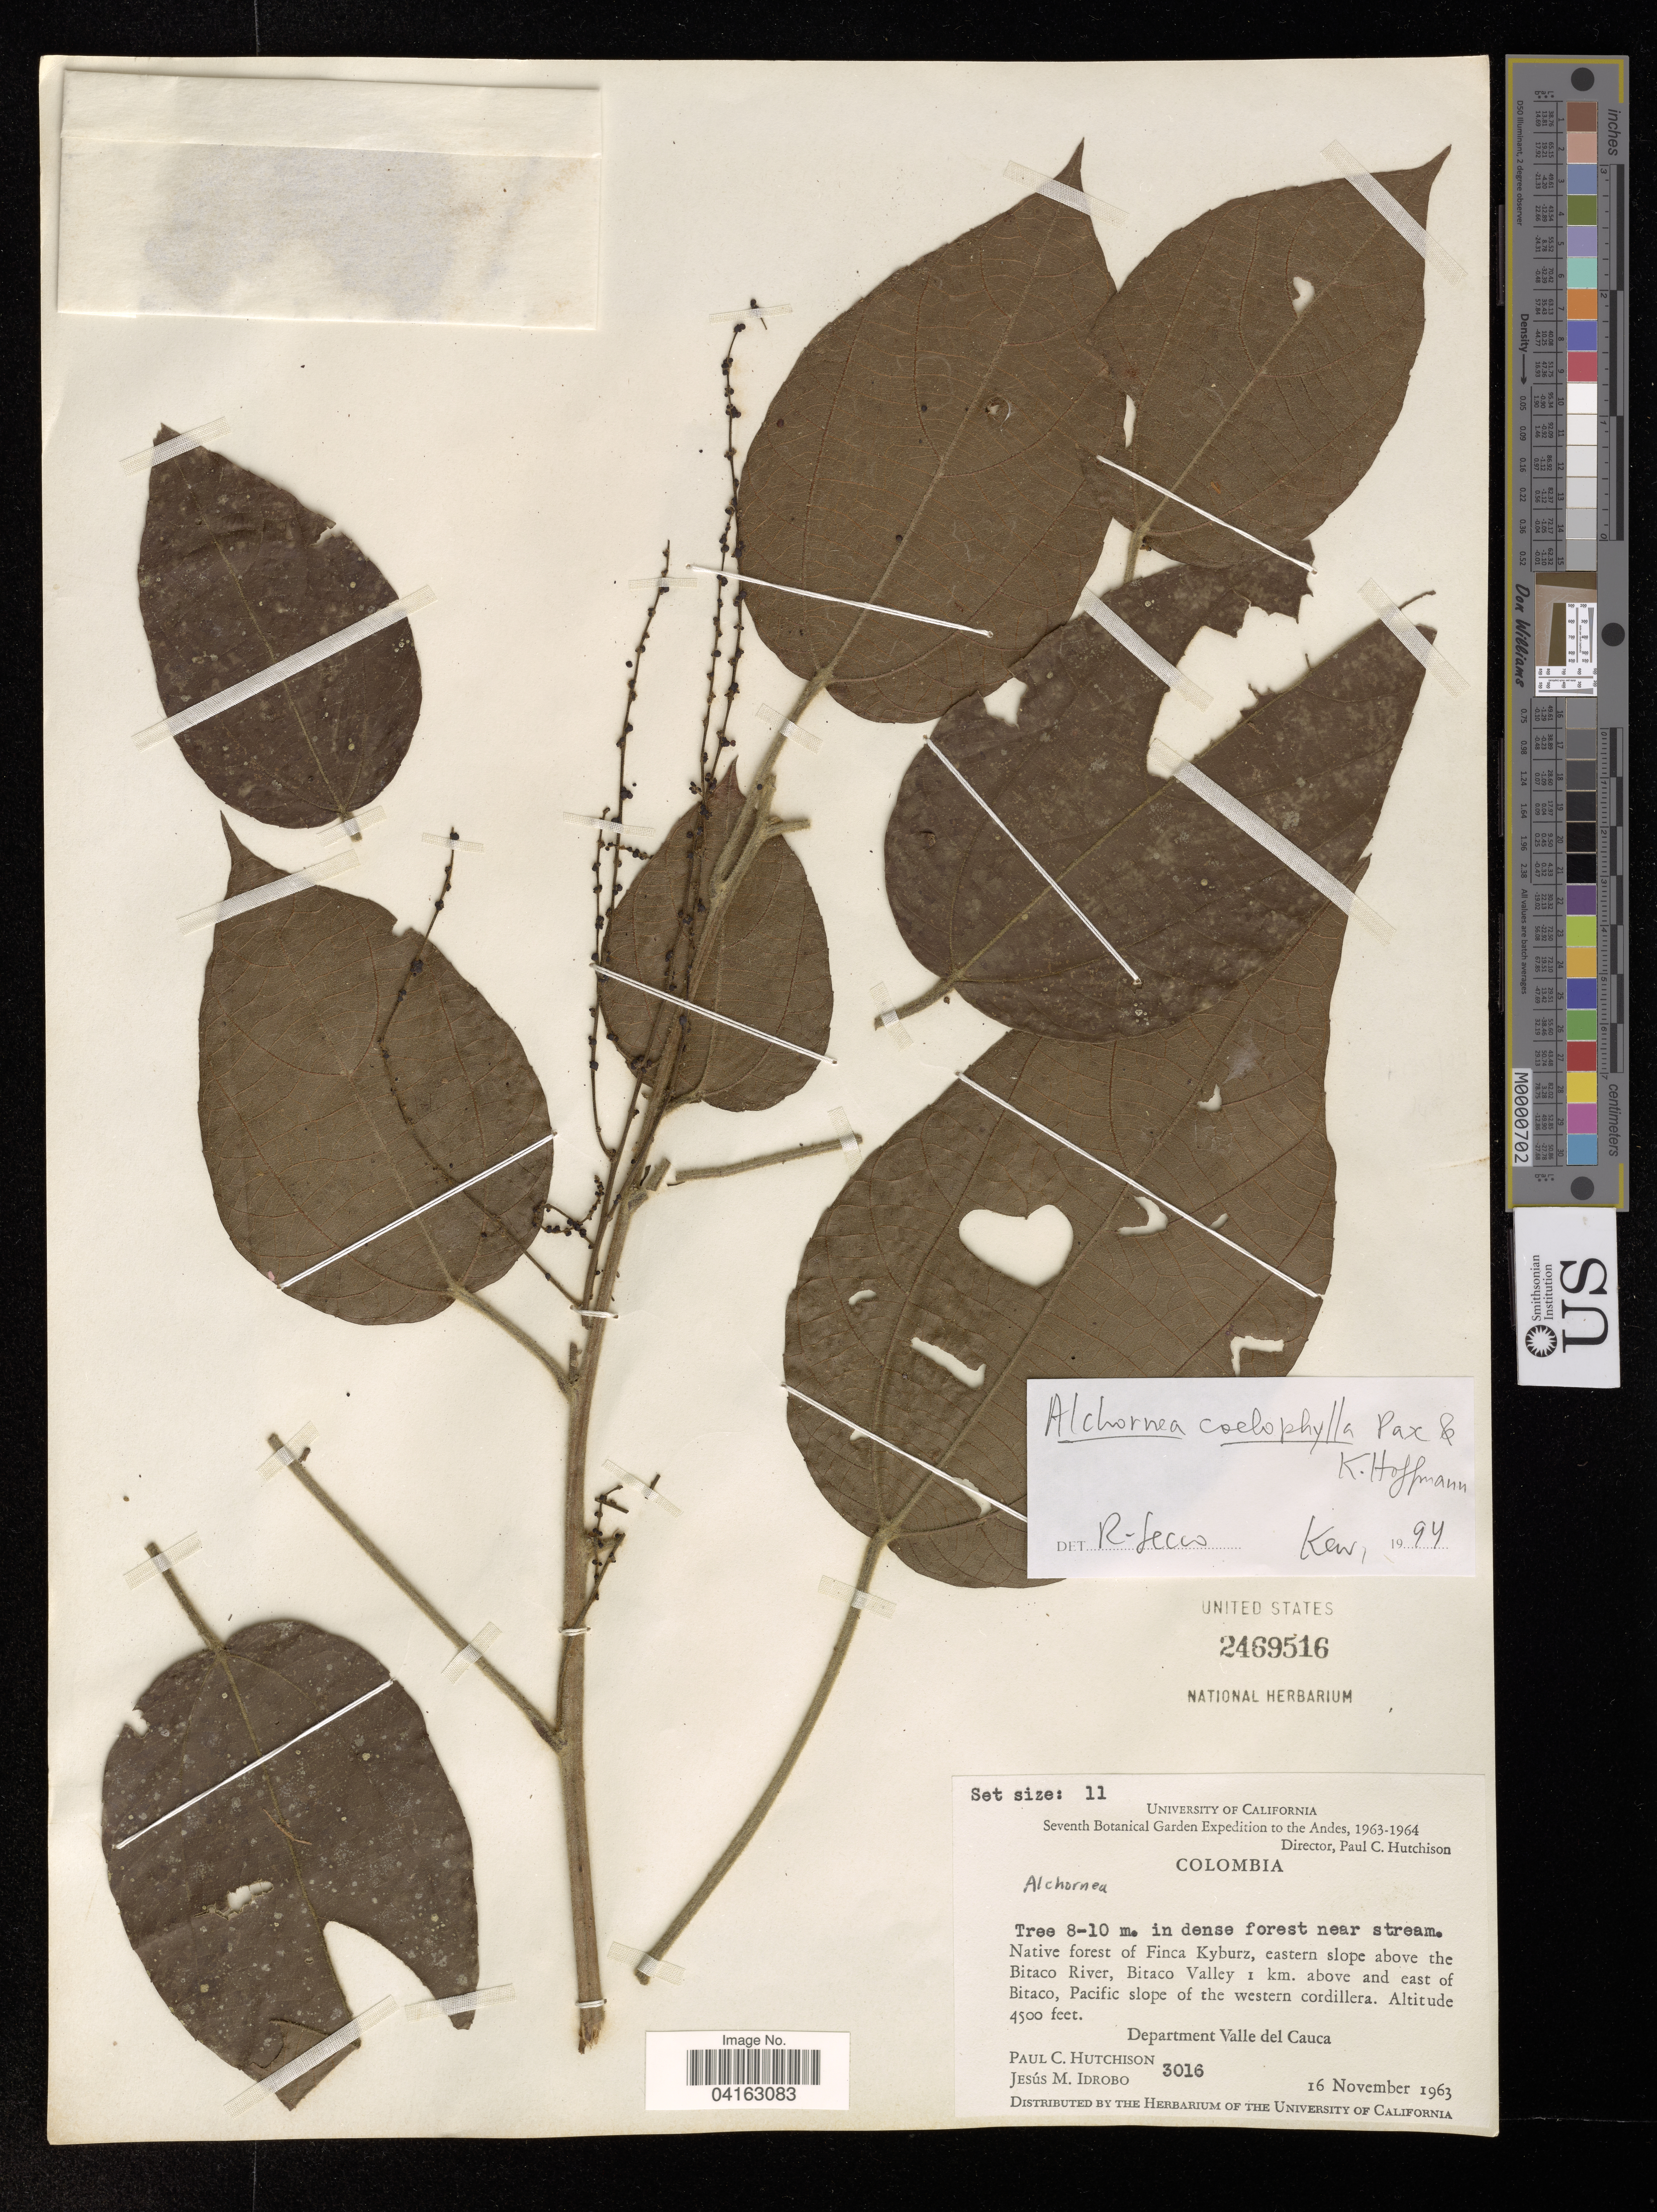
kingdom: Plantae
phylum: Tracheophyta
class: Magnoliopsida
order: Malpighiales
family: Euphorbiaceae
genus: Alchornea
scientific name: Alchornea coelophylla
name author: Pax & K. Hoffm. in Engl.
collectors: P. C. Hutchison & J. M. Idrobo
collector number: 3016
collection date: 1963-11-16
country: Colombia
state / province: Valle del Cauca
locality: The Andes. Native forest of Finca Kyburz, eastern slope above the Bitaco River, Bitaco Valley 1 km. above and east of Bitaco, Pacific slope of the western cordillera.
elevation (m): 1372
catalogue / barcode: US 2469516